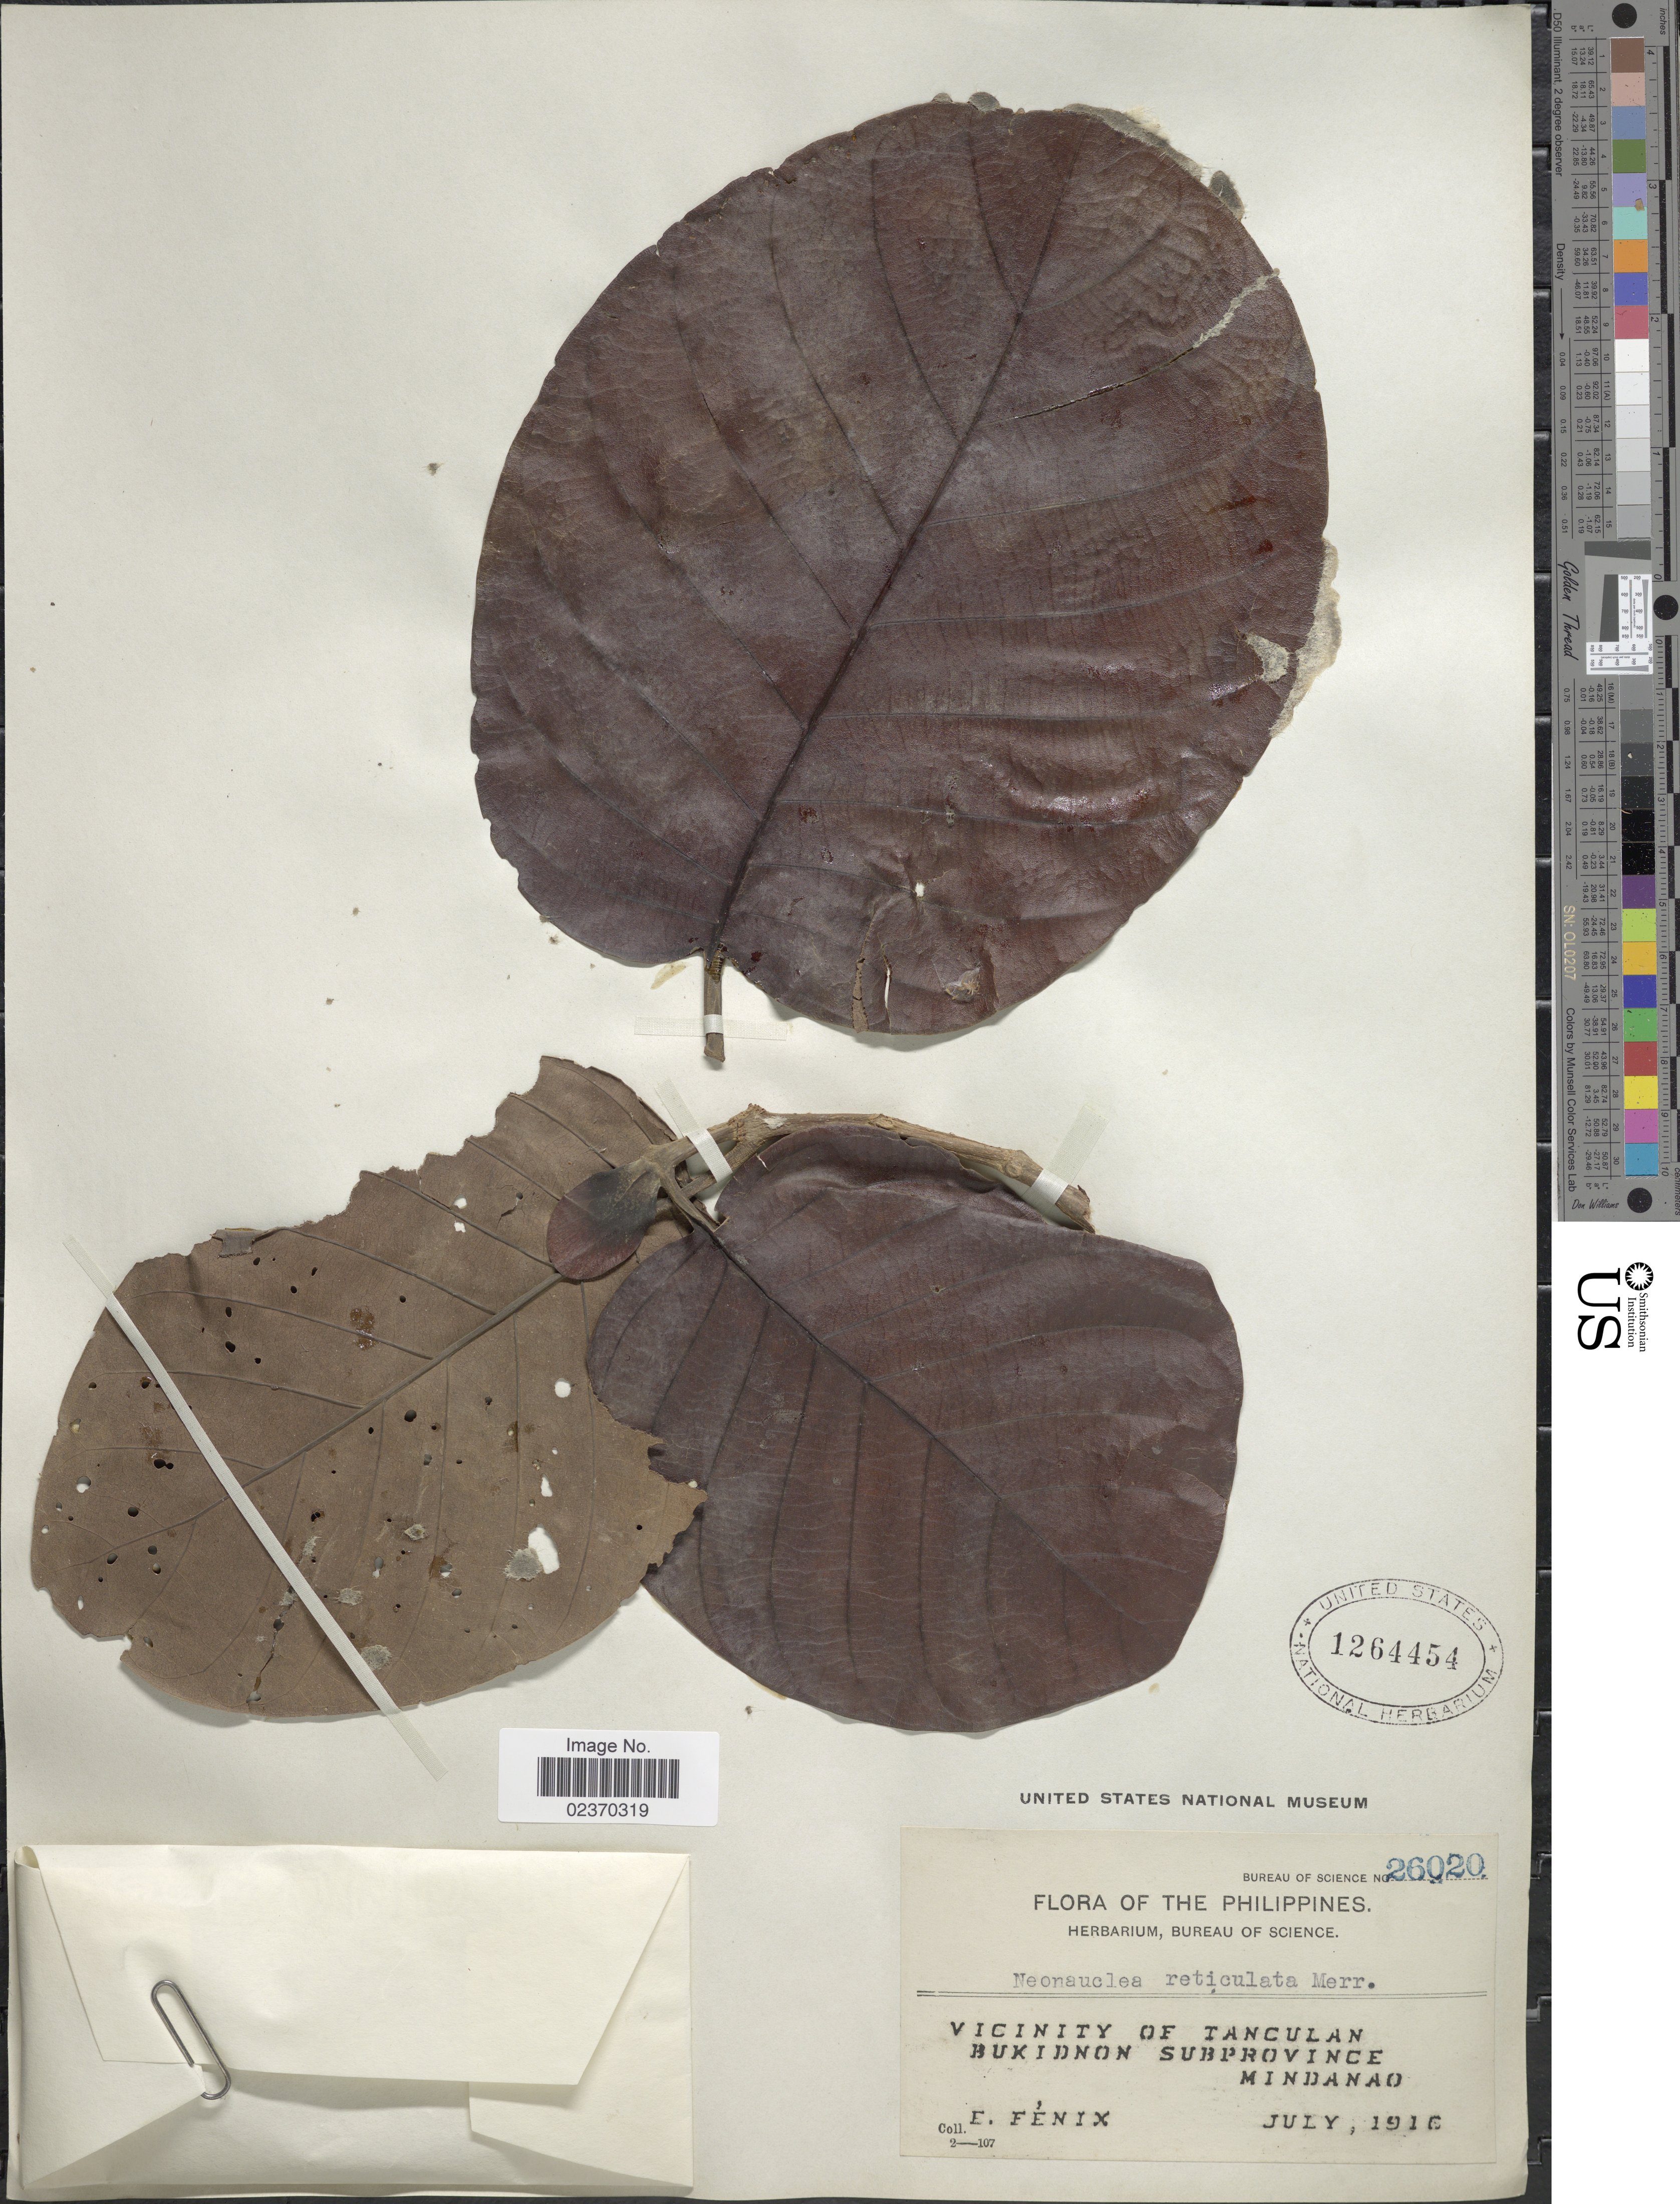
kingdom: Plantae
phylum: Tracheophyta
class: Magnoliopsida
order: Gentianales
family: Rubiaceae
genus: Neonauclea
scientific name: Neonauclea reticulata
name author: (Havil.) Merr.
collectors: E. Fénix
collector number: Bureau of Science 26020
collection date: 1916-07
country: Philippines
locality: Vicinity of Tanculan, Bukidnon Subprovince, Mindanao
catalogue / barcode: US 1264454